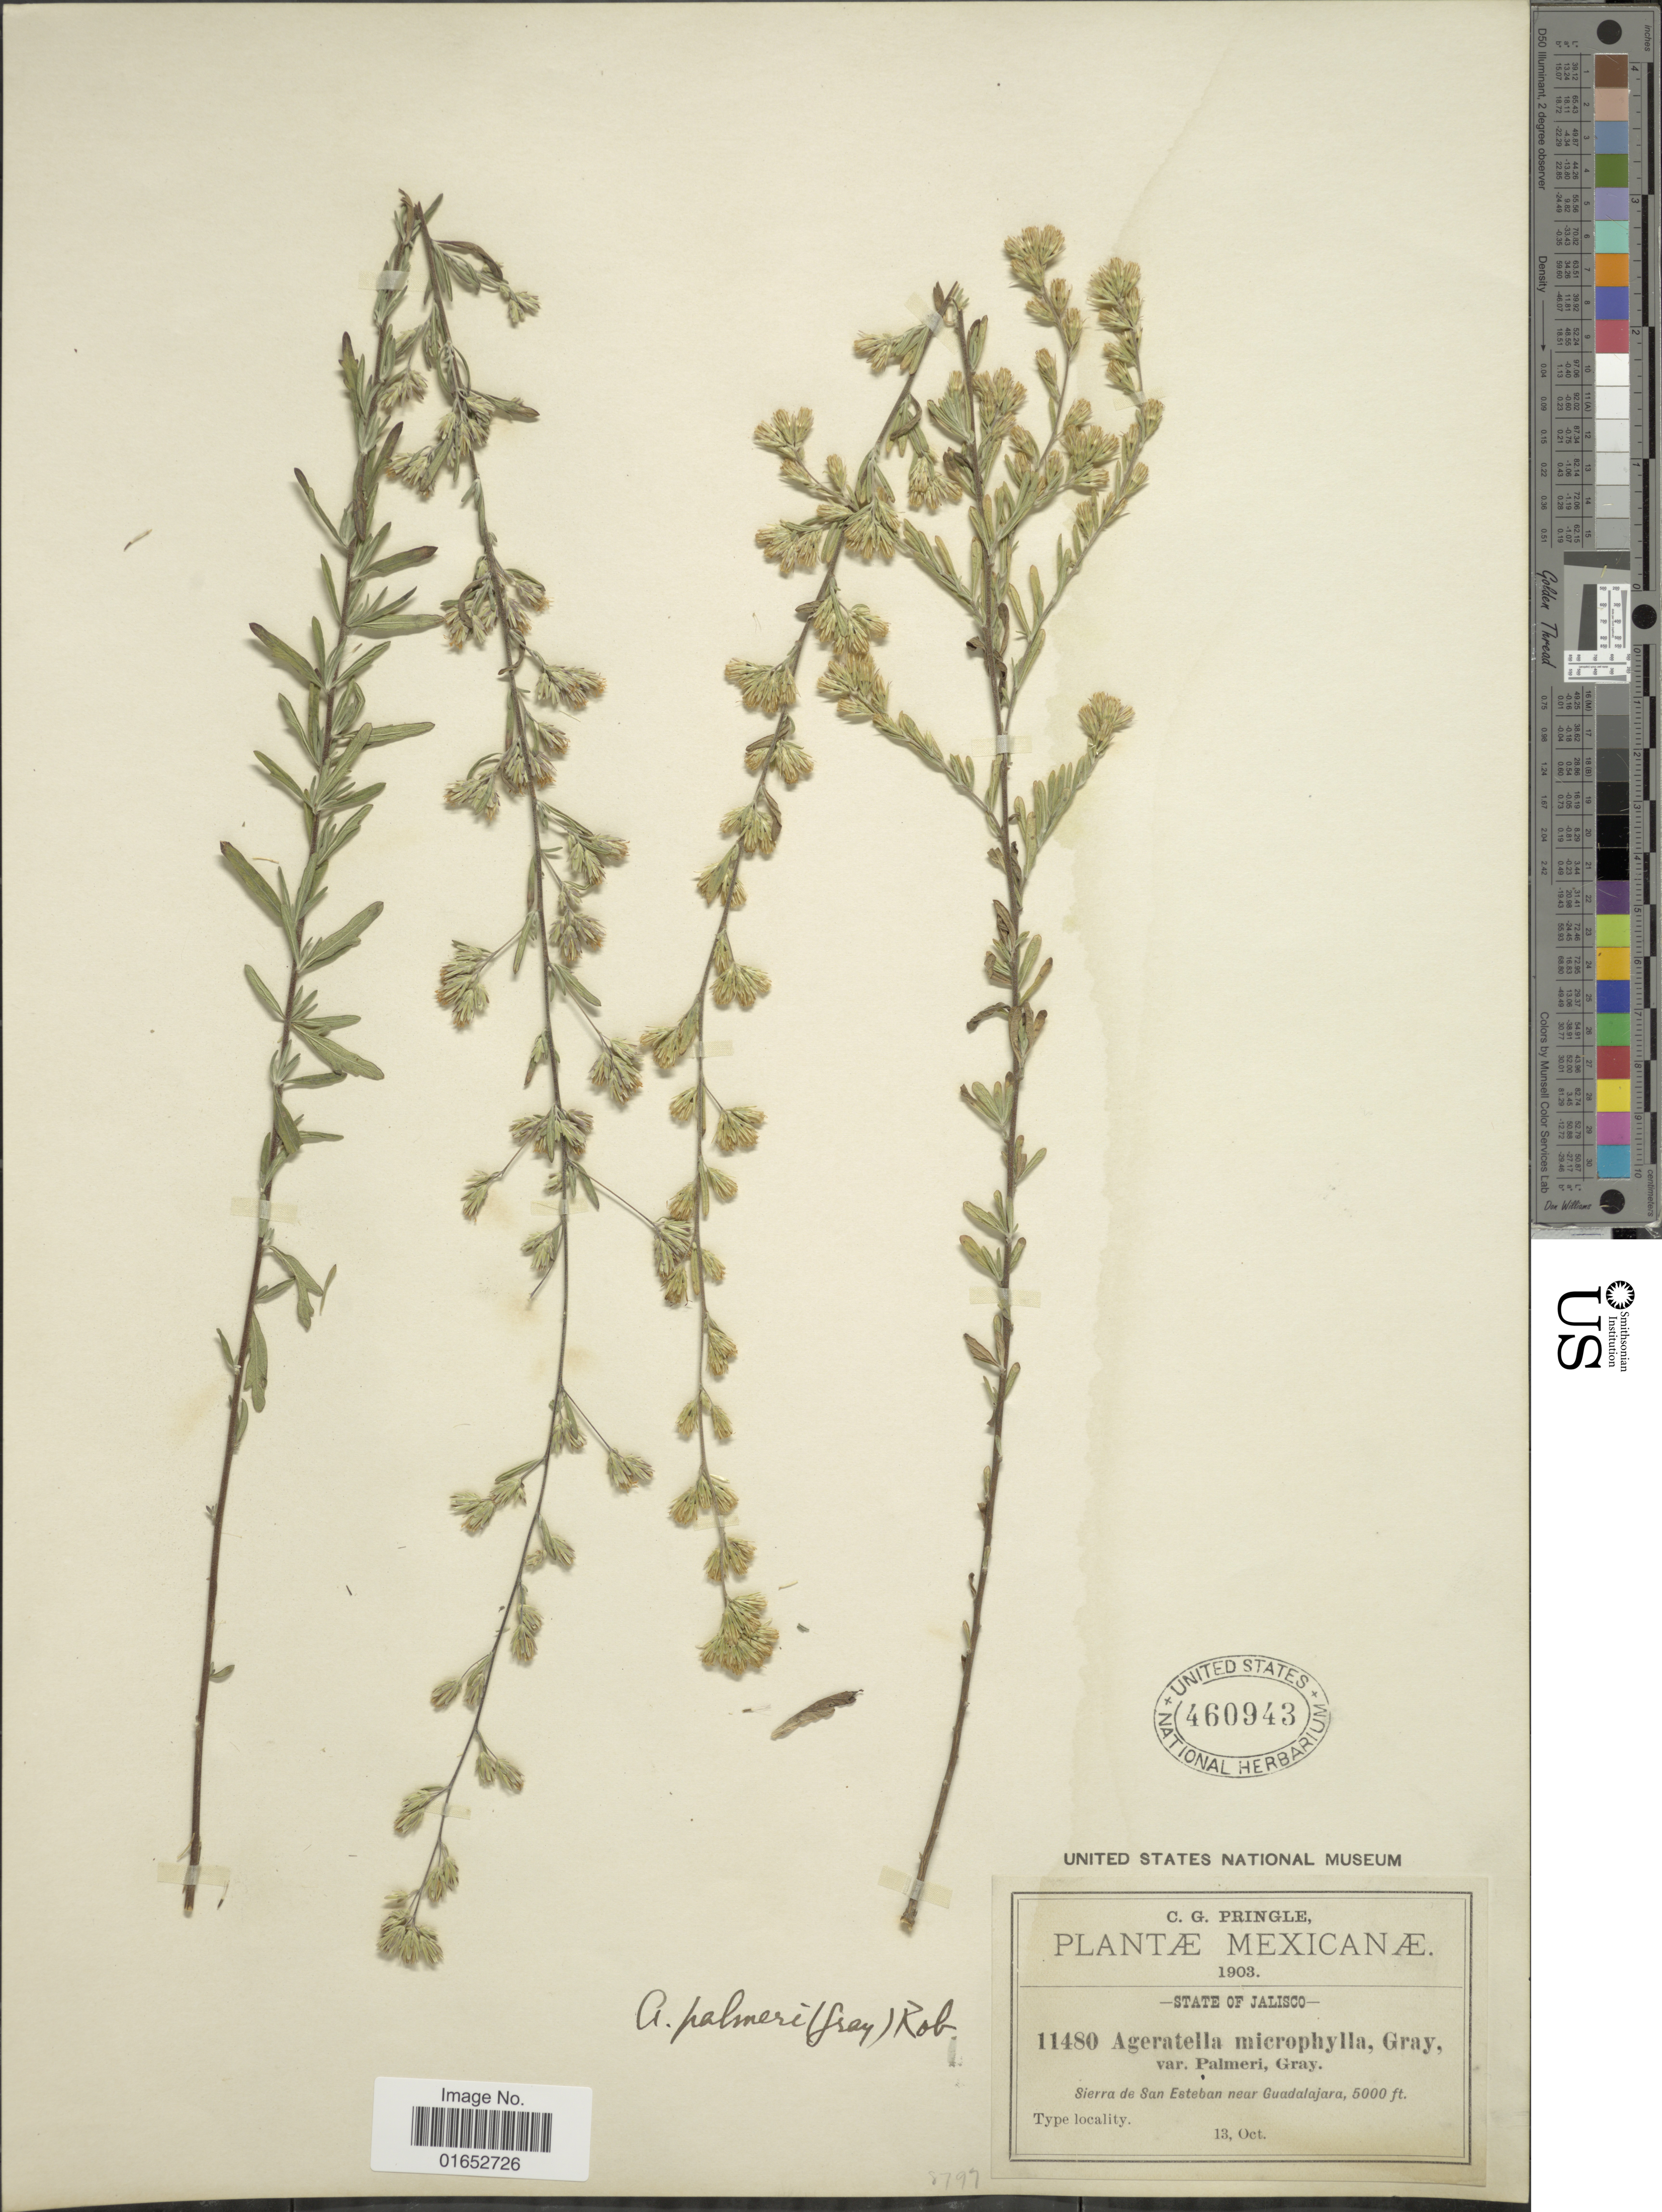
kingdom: Plantae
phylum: Tracheophyta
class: Magnoliopsida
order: Asterales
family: Asteraceae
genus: Ageratella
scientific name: Ageratella palmeri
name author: (A. Gray) B.L. Rob.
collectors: C. G. Pringle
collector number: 11480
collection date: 1903-10-13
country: Mexico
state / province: Jalisco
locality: Sierra de San Esteban near Guadalajara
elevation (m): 1524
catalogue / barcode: US 460943